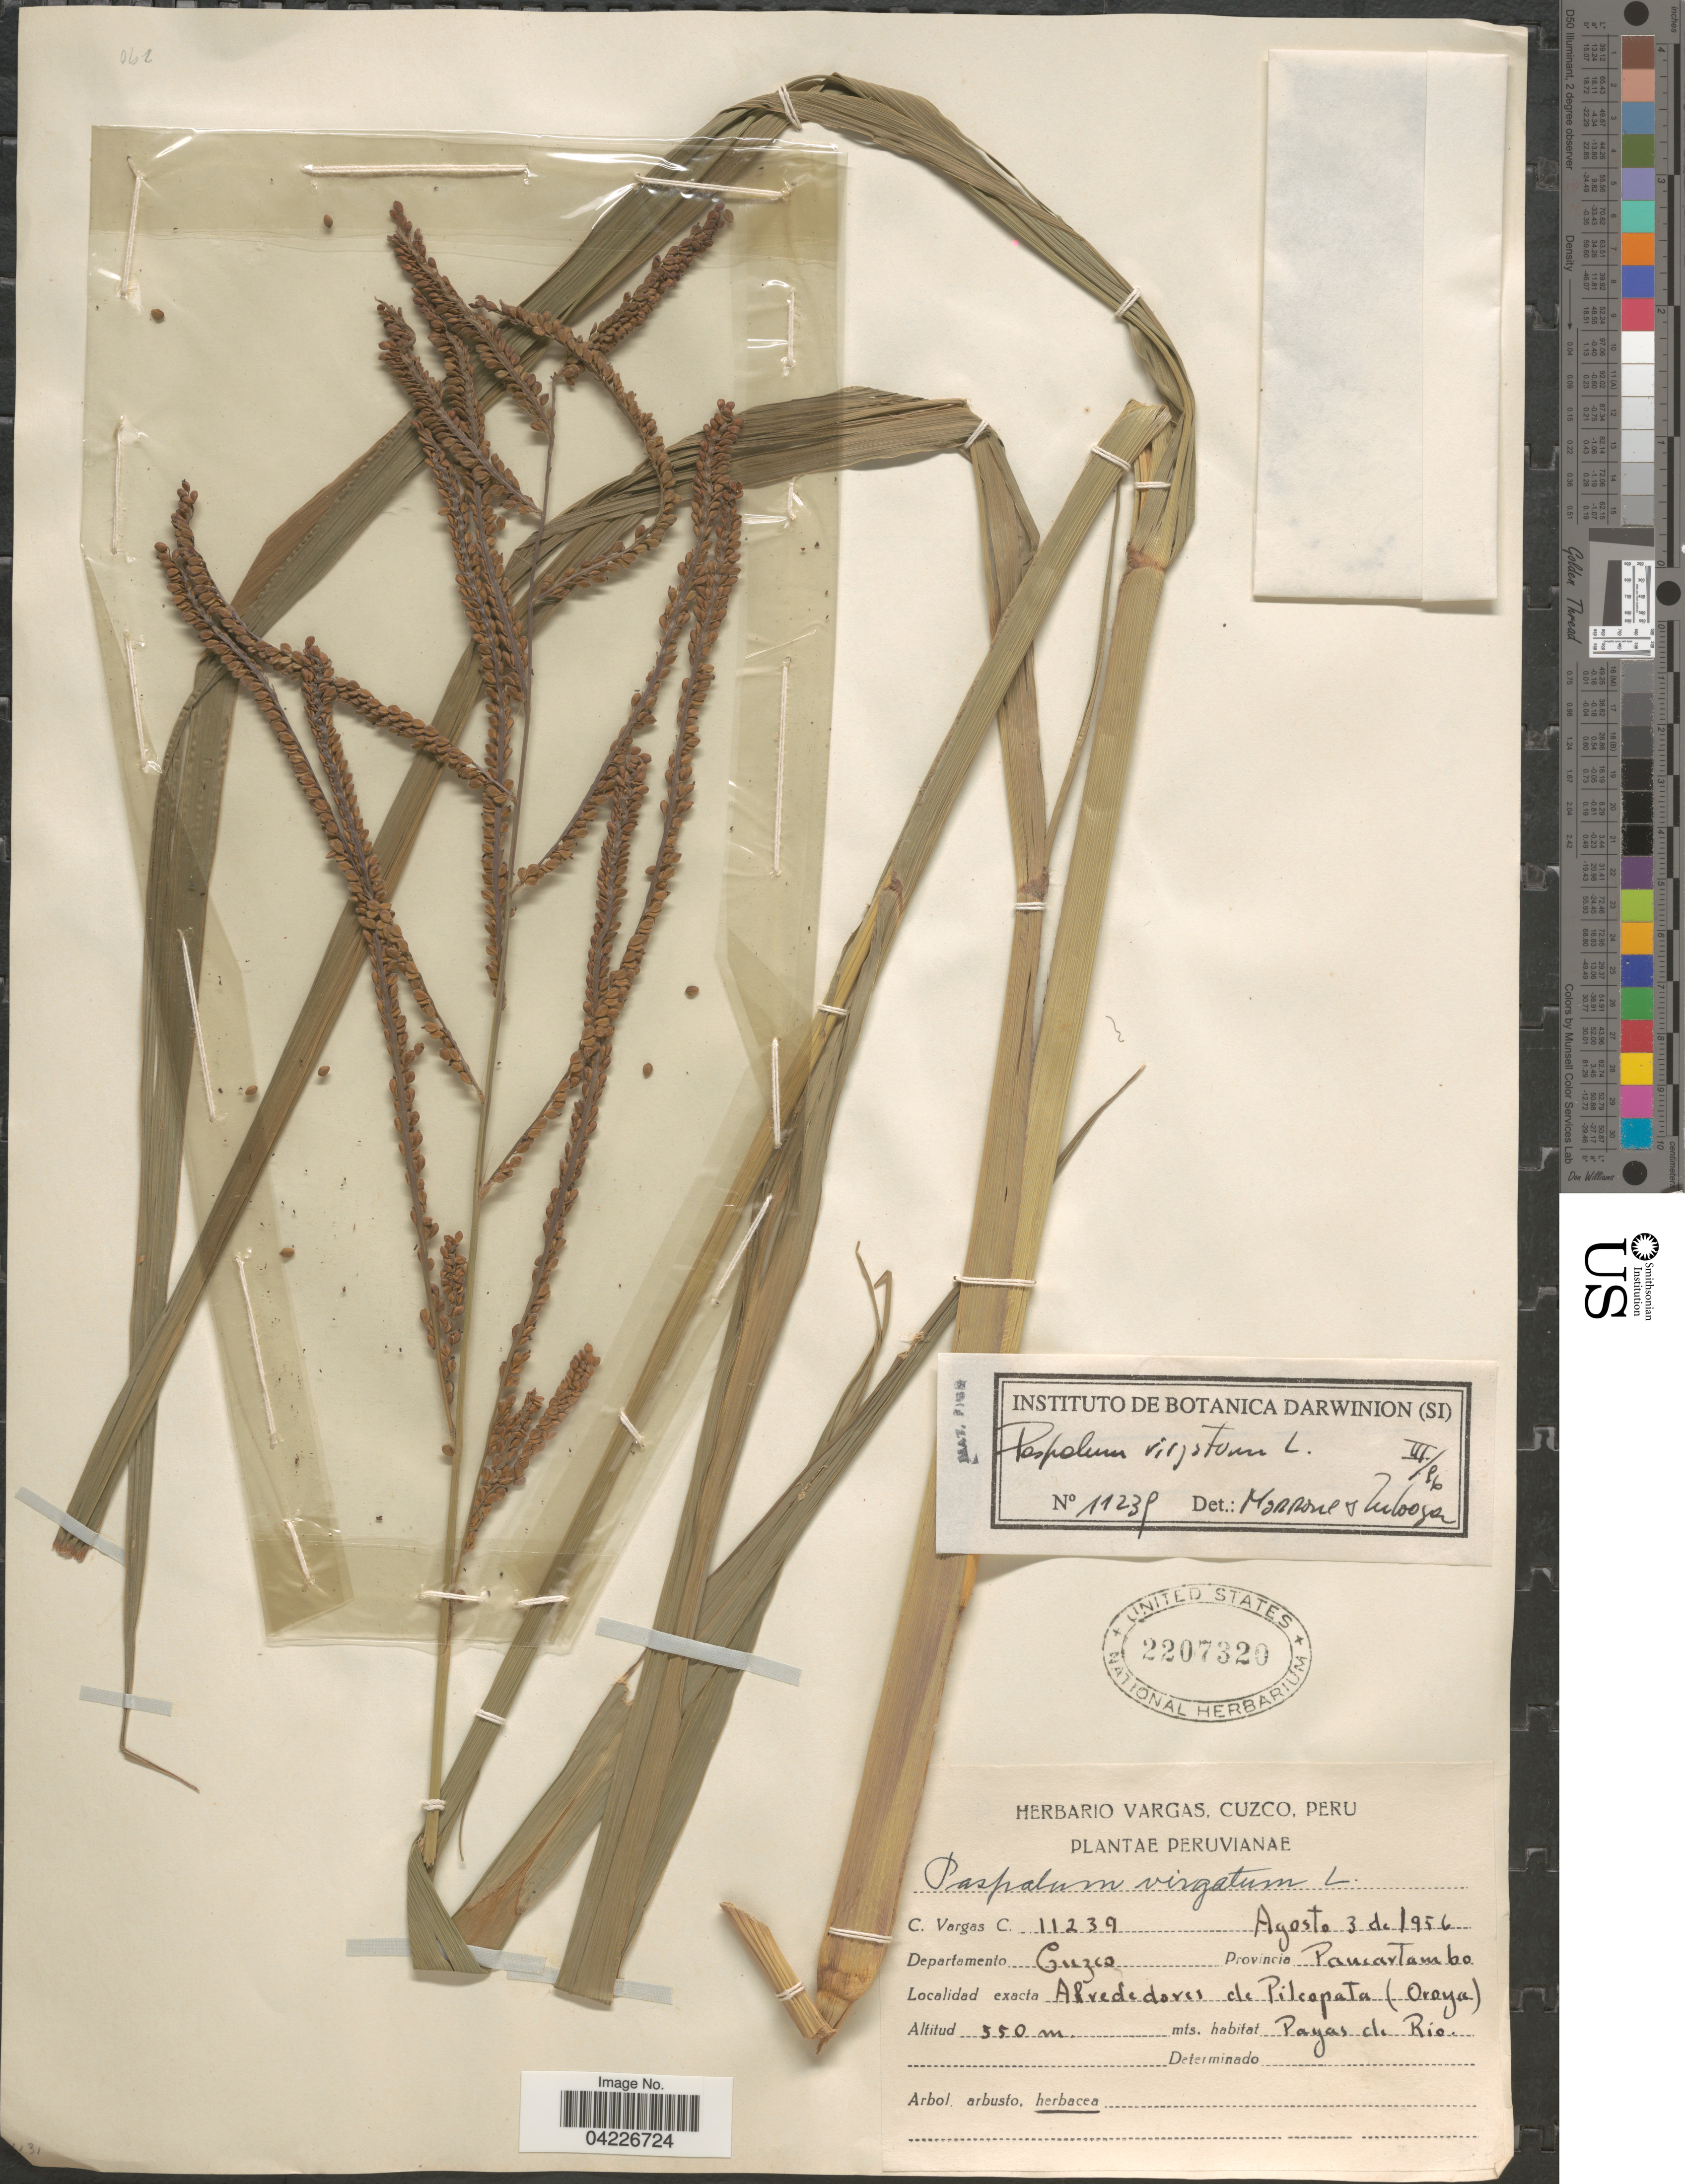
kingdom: Plantae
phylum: Tracheophyta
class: Liliopsida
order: Poales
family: Poaceae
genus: Paspalum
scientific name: Paspalum virgatum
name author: L.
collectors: C. Vargas Calderón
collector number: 11239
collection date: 1956-08-03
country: Peru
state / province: Cusco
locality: Departamento Cuzco. Provincia Paucartambo. Alrededores de Pilcopata (Aroya).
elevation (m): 550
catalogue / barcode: US 2207320